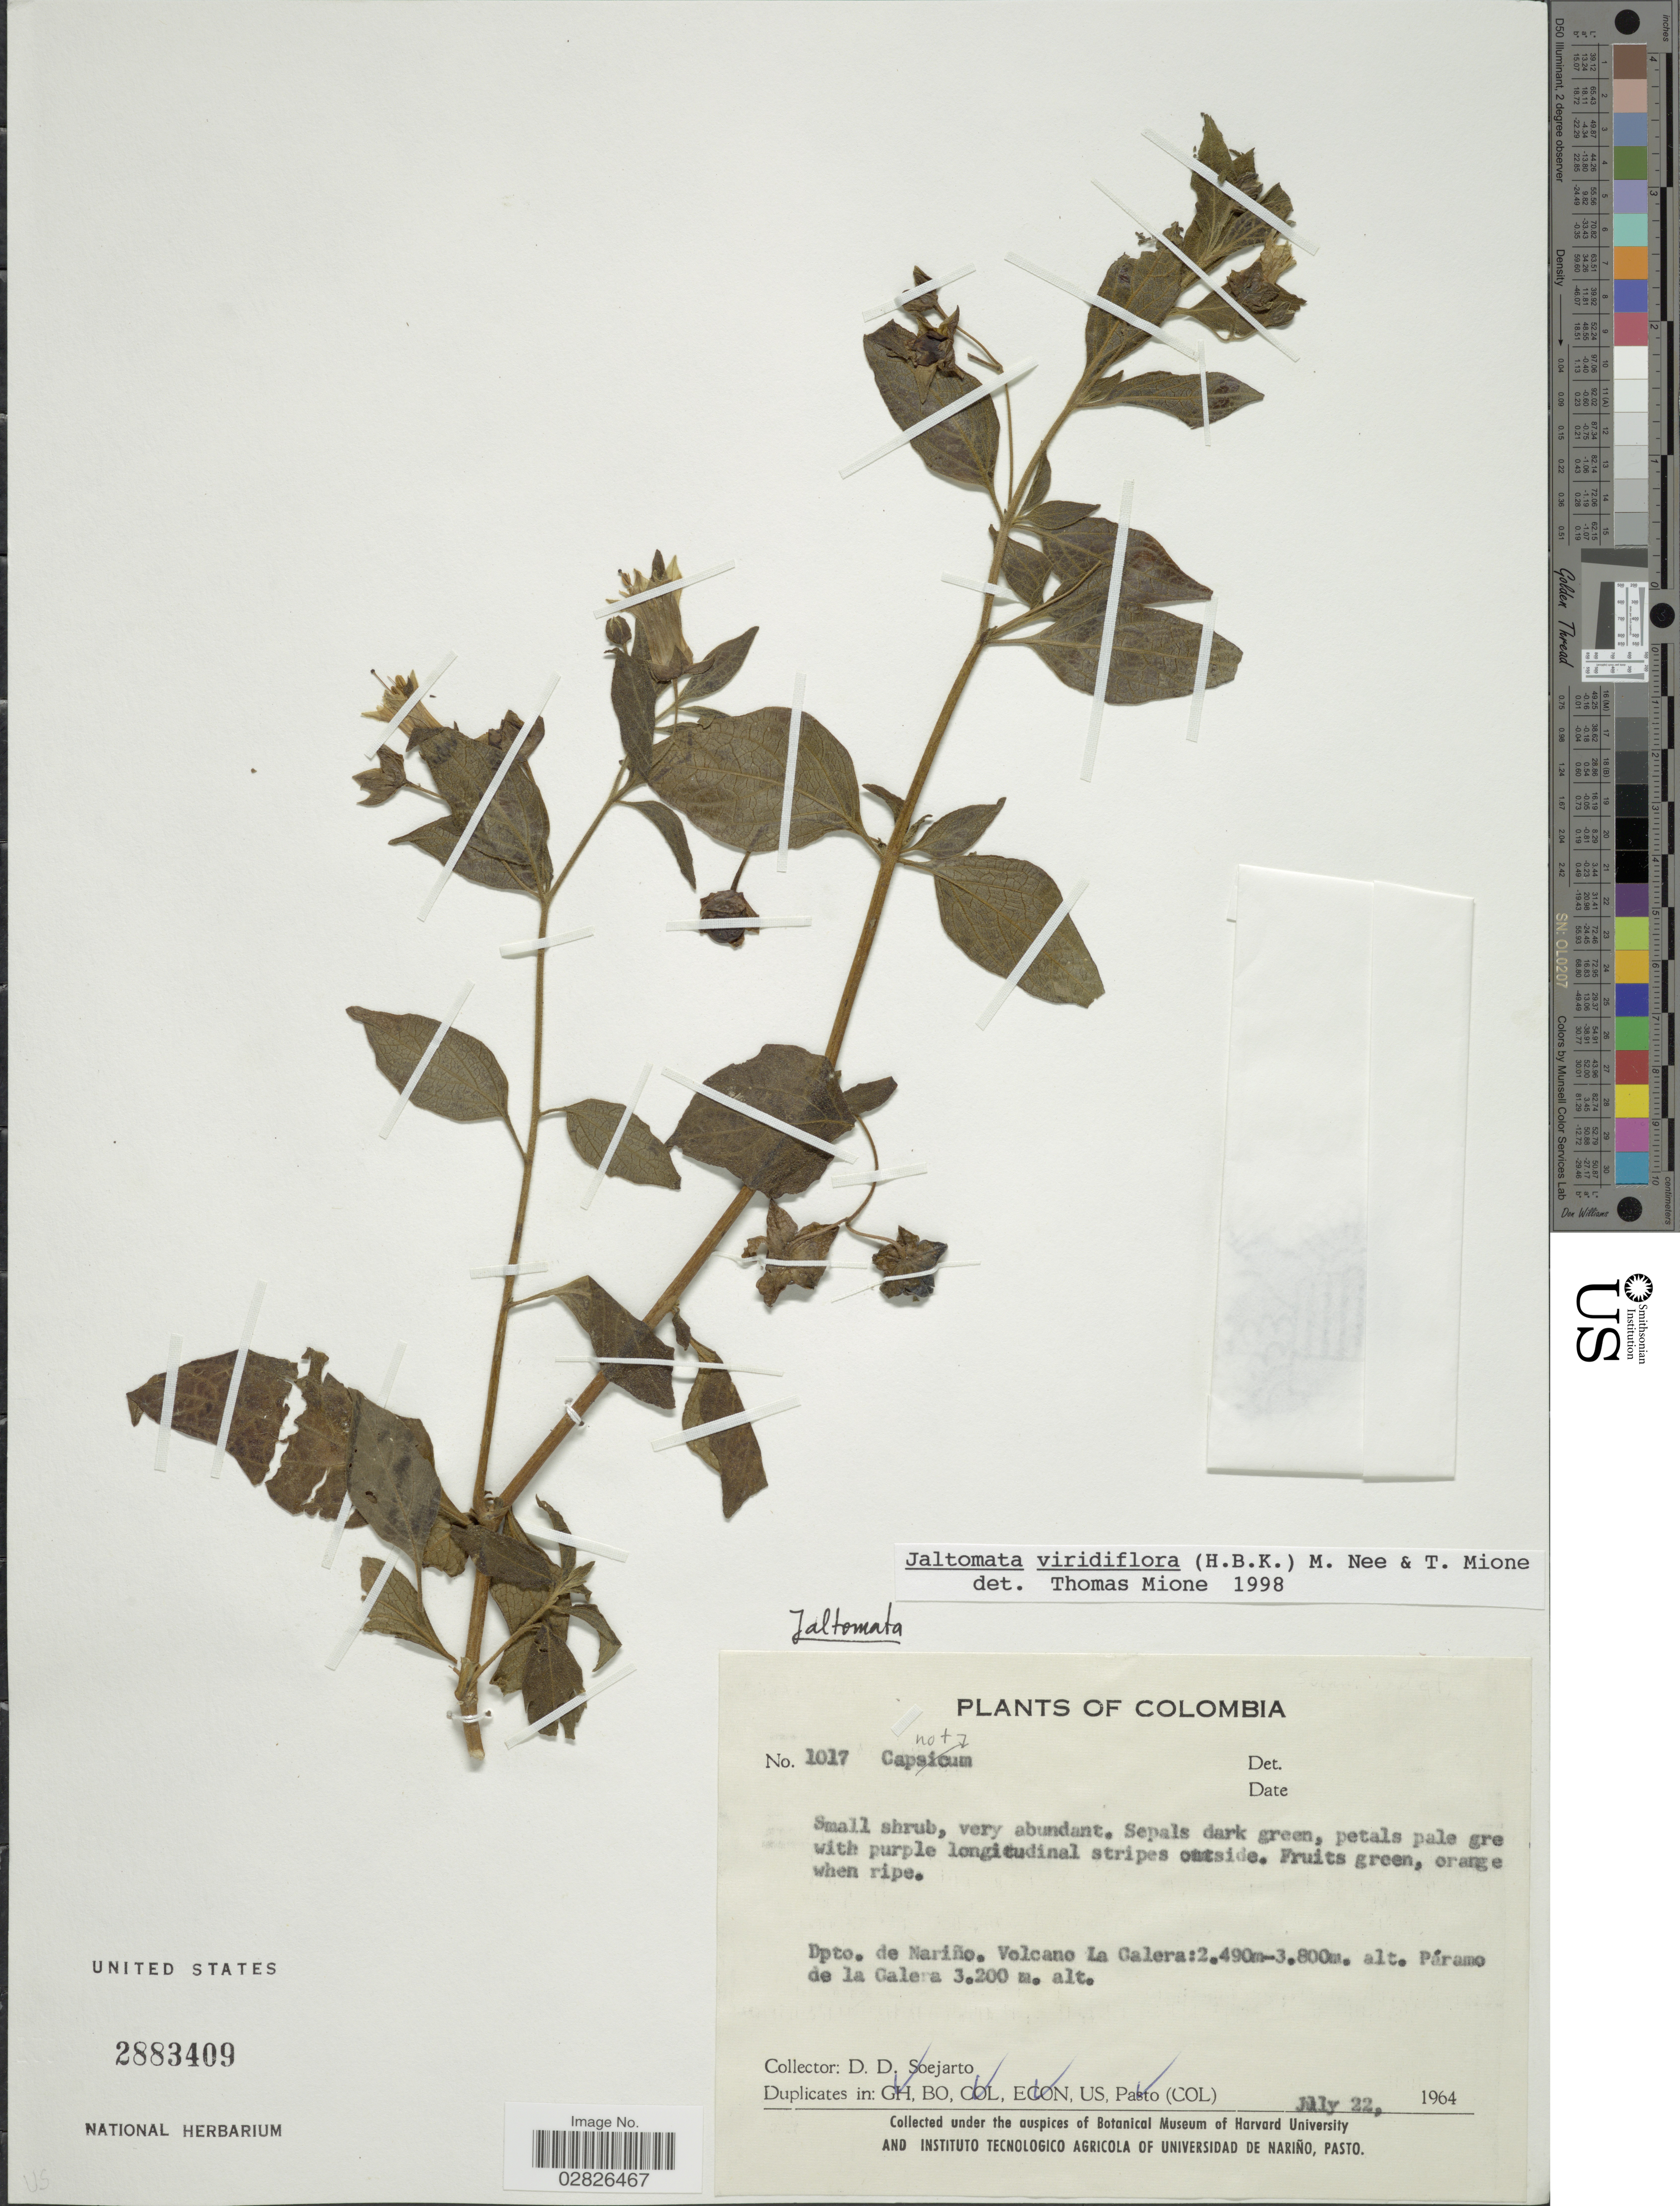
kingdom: Plantae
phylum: Tracheophyta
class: Magnoliopsida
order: Solanales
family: Solanaceae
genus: Jaltomata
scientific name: Jaltomata virdiflora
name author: (Kunth) M. Nee & Mione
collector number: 1017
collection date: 1964-07-22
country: Colombia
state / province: Nariño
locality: Dpto. de Nariño, Volcano La Galera, Páramo de la Galera.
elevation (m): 2490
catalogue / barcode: US 2883409